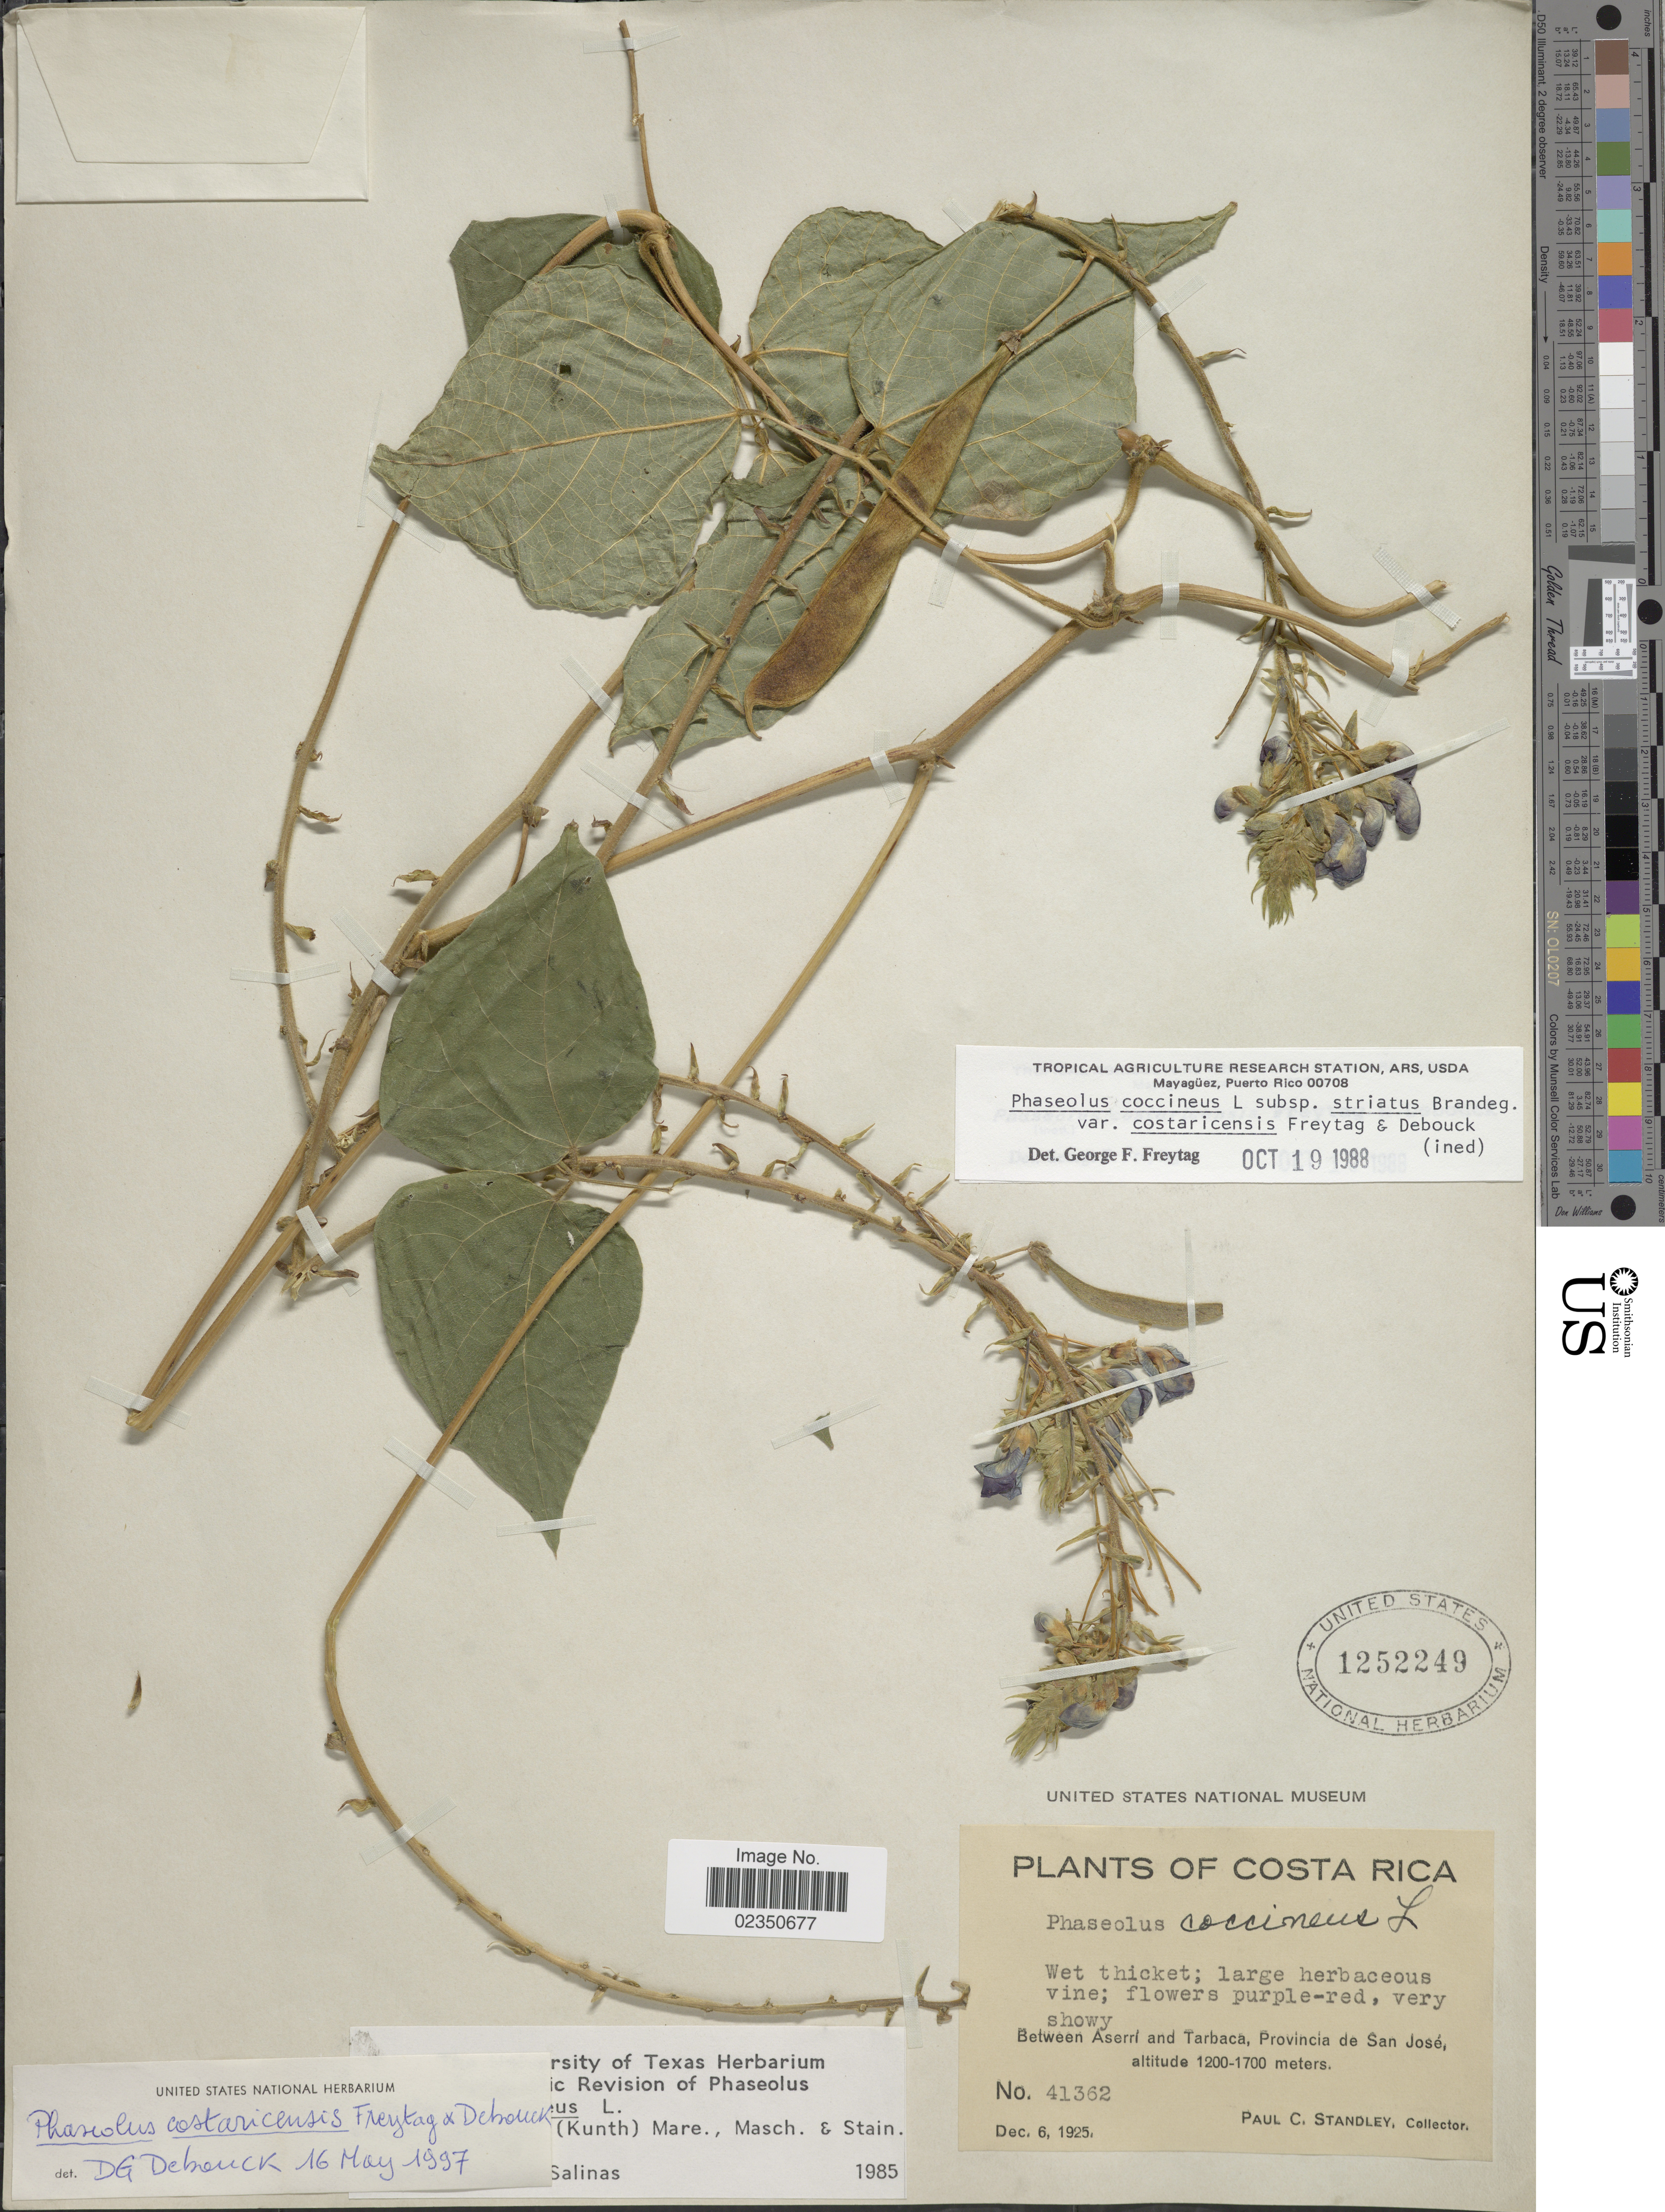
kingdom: Plantae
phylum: Tracheophyta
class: Magnoliopsida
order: Fabales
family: Fabaceae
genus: Phaseolus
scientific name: Phaseolus costaricensis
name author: Freytag & Debouck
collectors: P. C. Standley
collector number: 41362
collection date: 1925-12-06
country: Costa Rica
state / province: San José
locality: Between Aserri and Tarbaca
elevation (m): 1200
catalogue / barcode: US 1252249